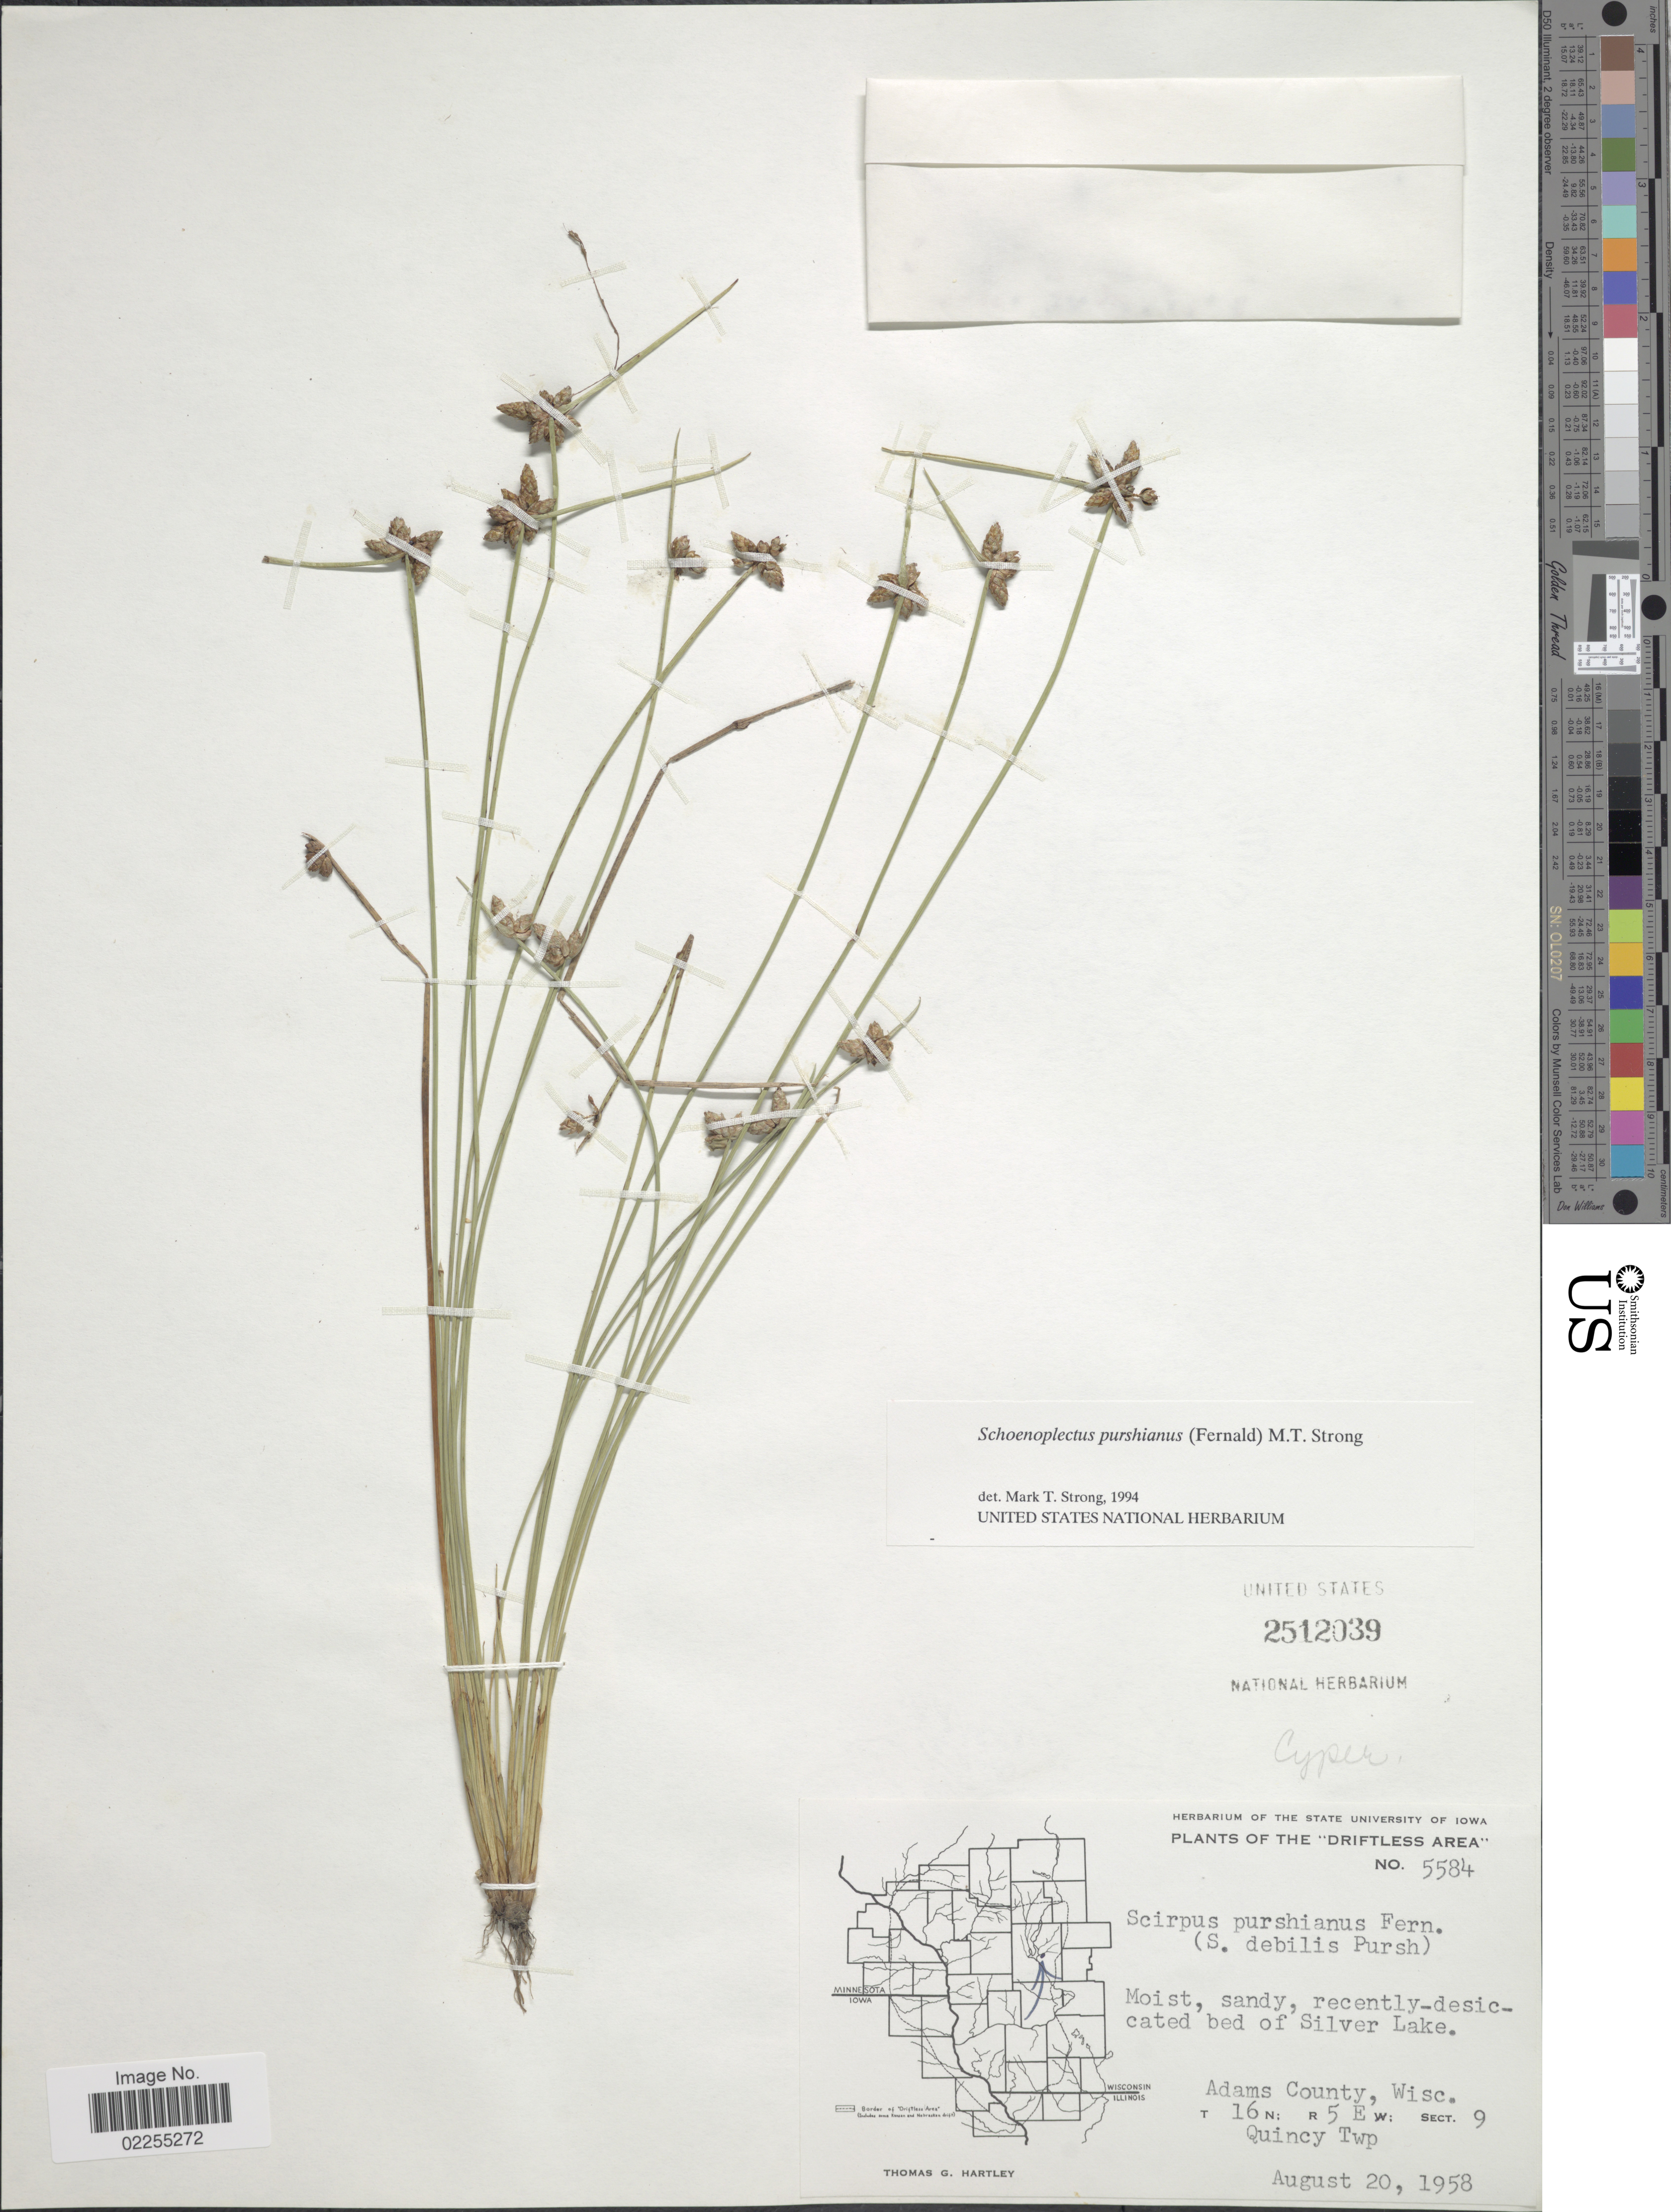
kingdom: Plantae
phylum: Tracheophyta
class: Liliopsida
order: Poales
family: Cyperaceae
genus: Schoenoplectus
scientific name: Schoenoplectus purshianus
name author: (Fernald) M.T. Strong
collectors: T. G. Hartley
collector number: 5584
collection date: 1958-08-20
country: United States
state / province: Wisconsin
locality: Driftless Area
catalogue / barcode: US 2512039